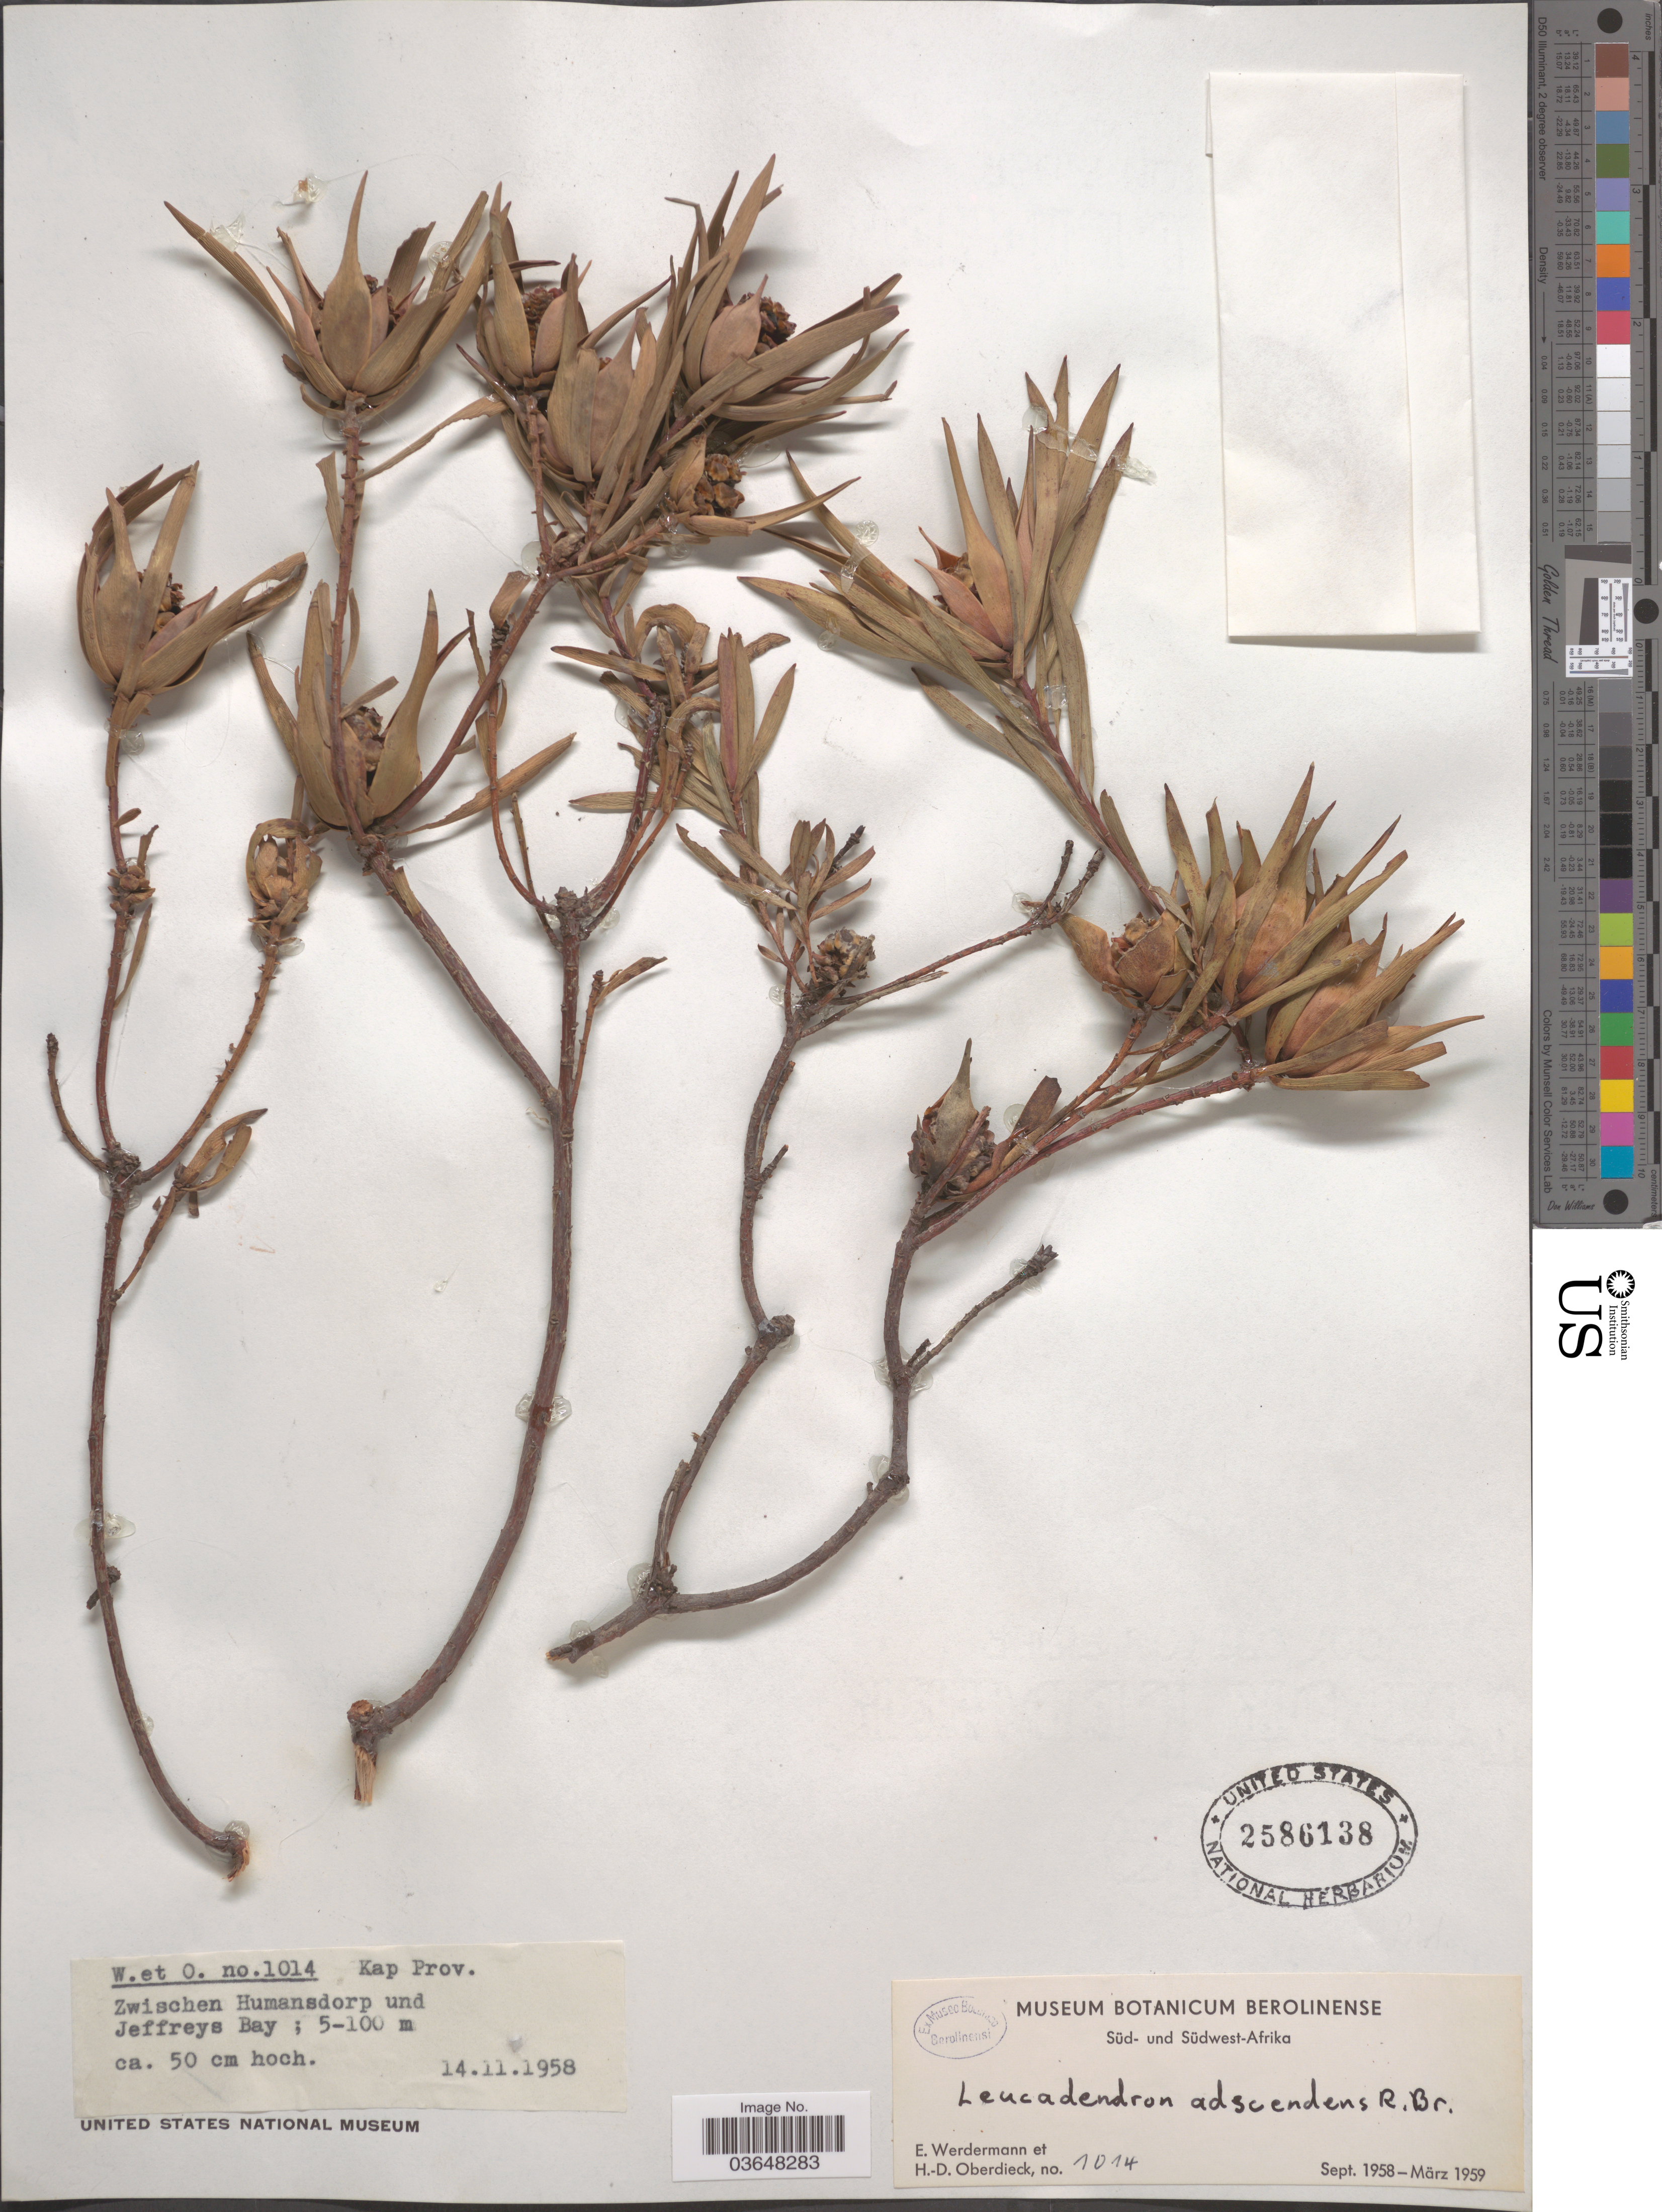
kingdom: Plantae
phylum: Tracheophyta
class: Magnoliopsida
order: Proteales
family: Proteaceae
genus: Leucadendron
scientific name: Leucadendron salignum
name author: P.J. Bergius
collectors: E. Werdermann & H. Oberdieck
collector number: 1014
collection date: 1958-11-14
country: South Africa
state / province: Eastern Cape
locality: Kap Prov. Zwischen Humansdorp und Jeffreys Bay.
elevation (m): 5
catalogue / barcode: US 2586138